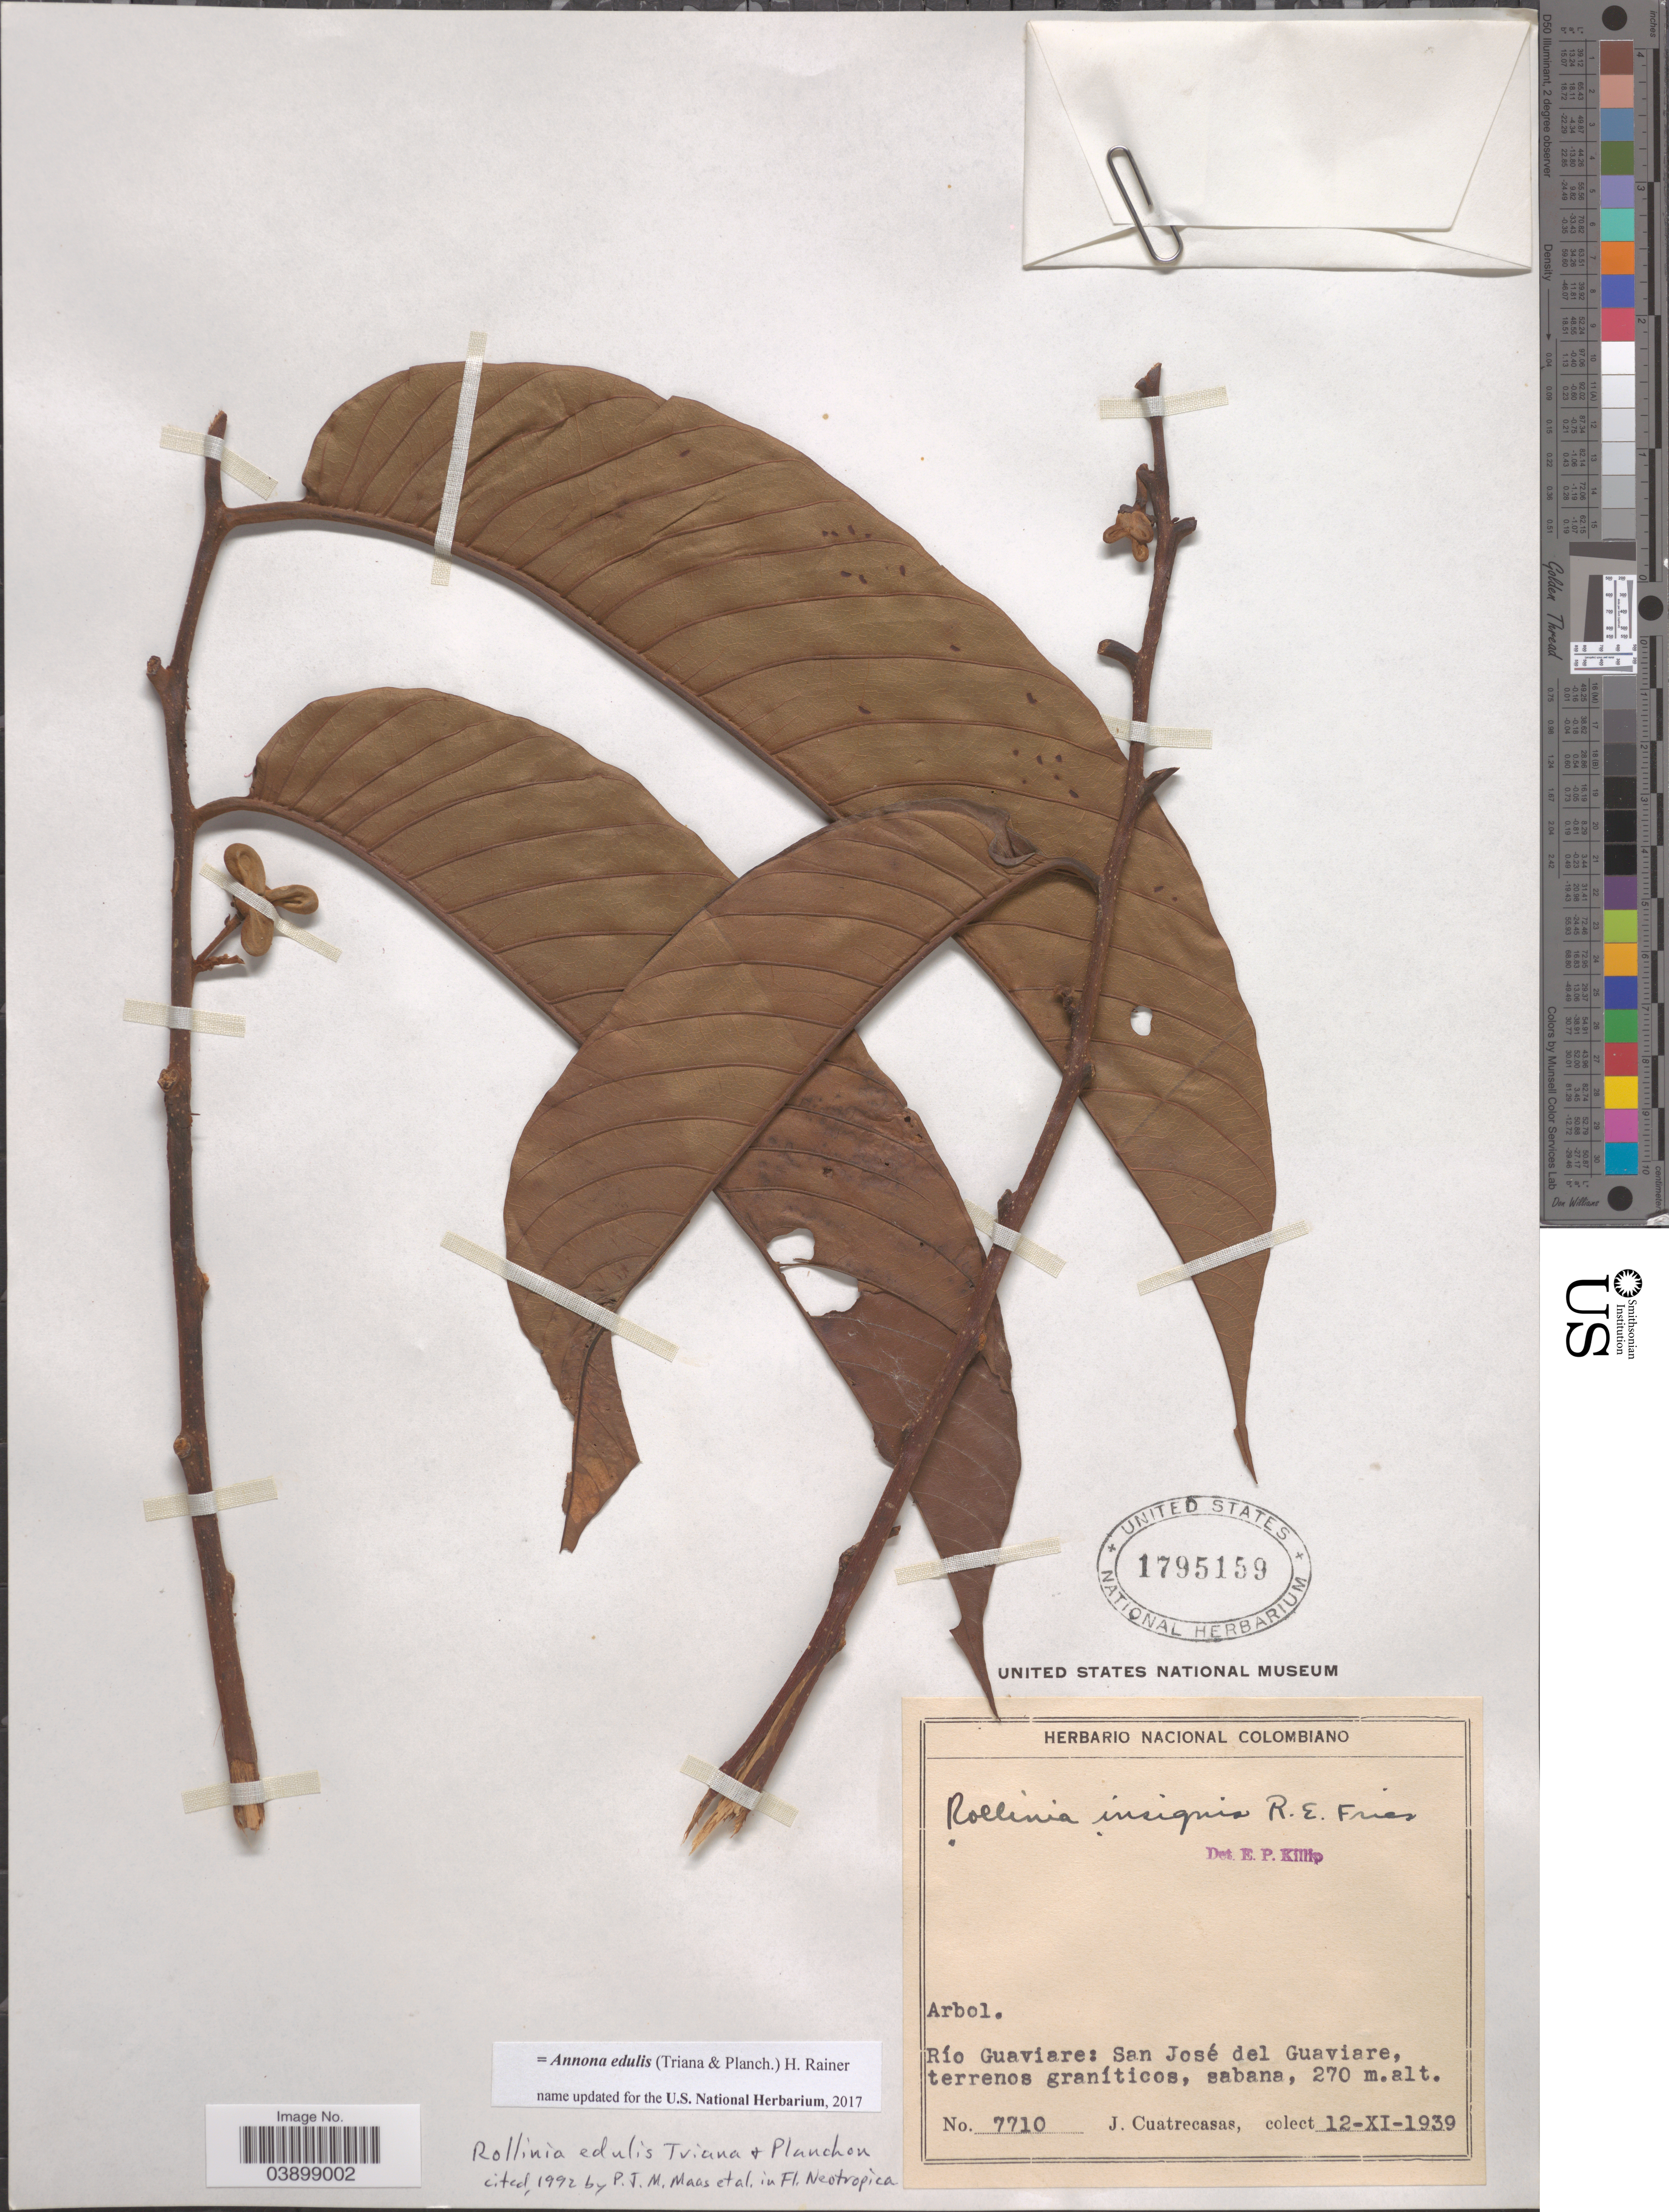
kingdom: Plantae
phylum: Tracheophyta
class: Magnoliopsida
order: Magnoliales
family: Annonaceae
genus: Annona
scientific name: Annona edulis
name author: (Triana & Planch.) H. Rainer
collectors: J. Cuatrecasas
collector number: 7710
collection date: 1939-11-12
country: Colombia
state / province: Guaviare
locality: Río Guaviare: San José del Guaviare.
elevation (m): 270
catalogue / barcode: US 1795159